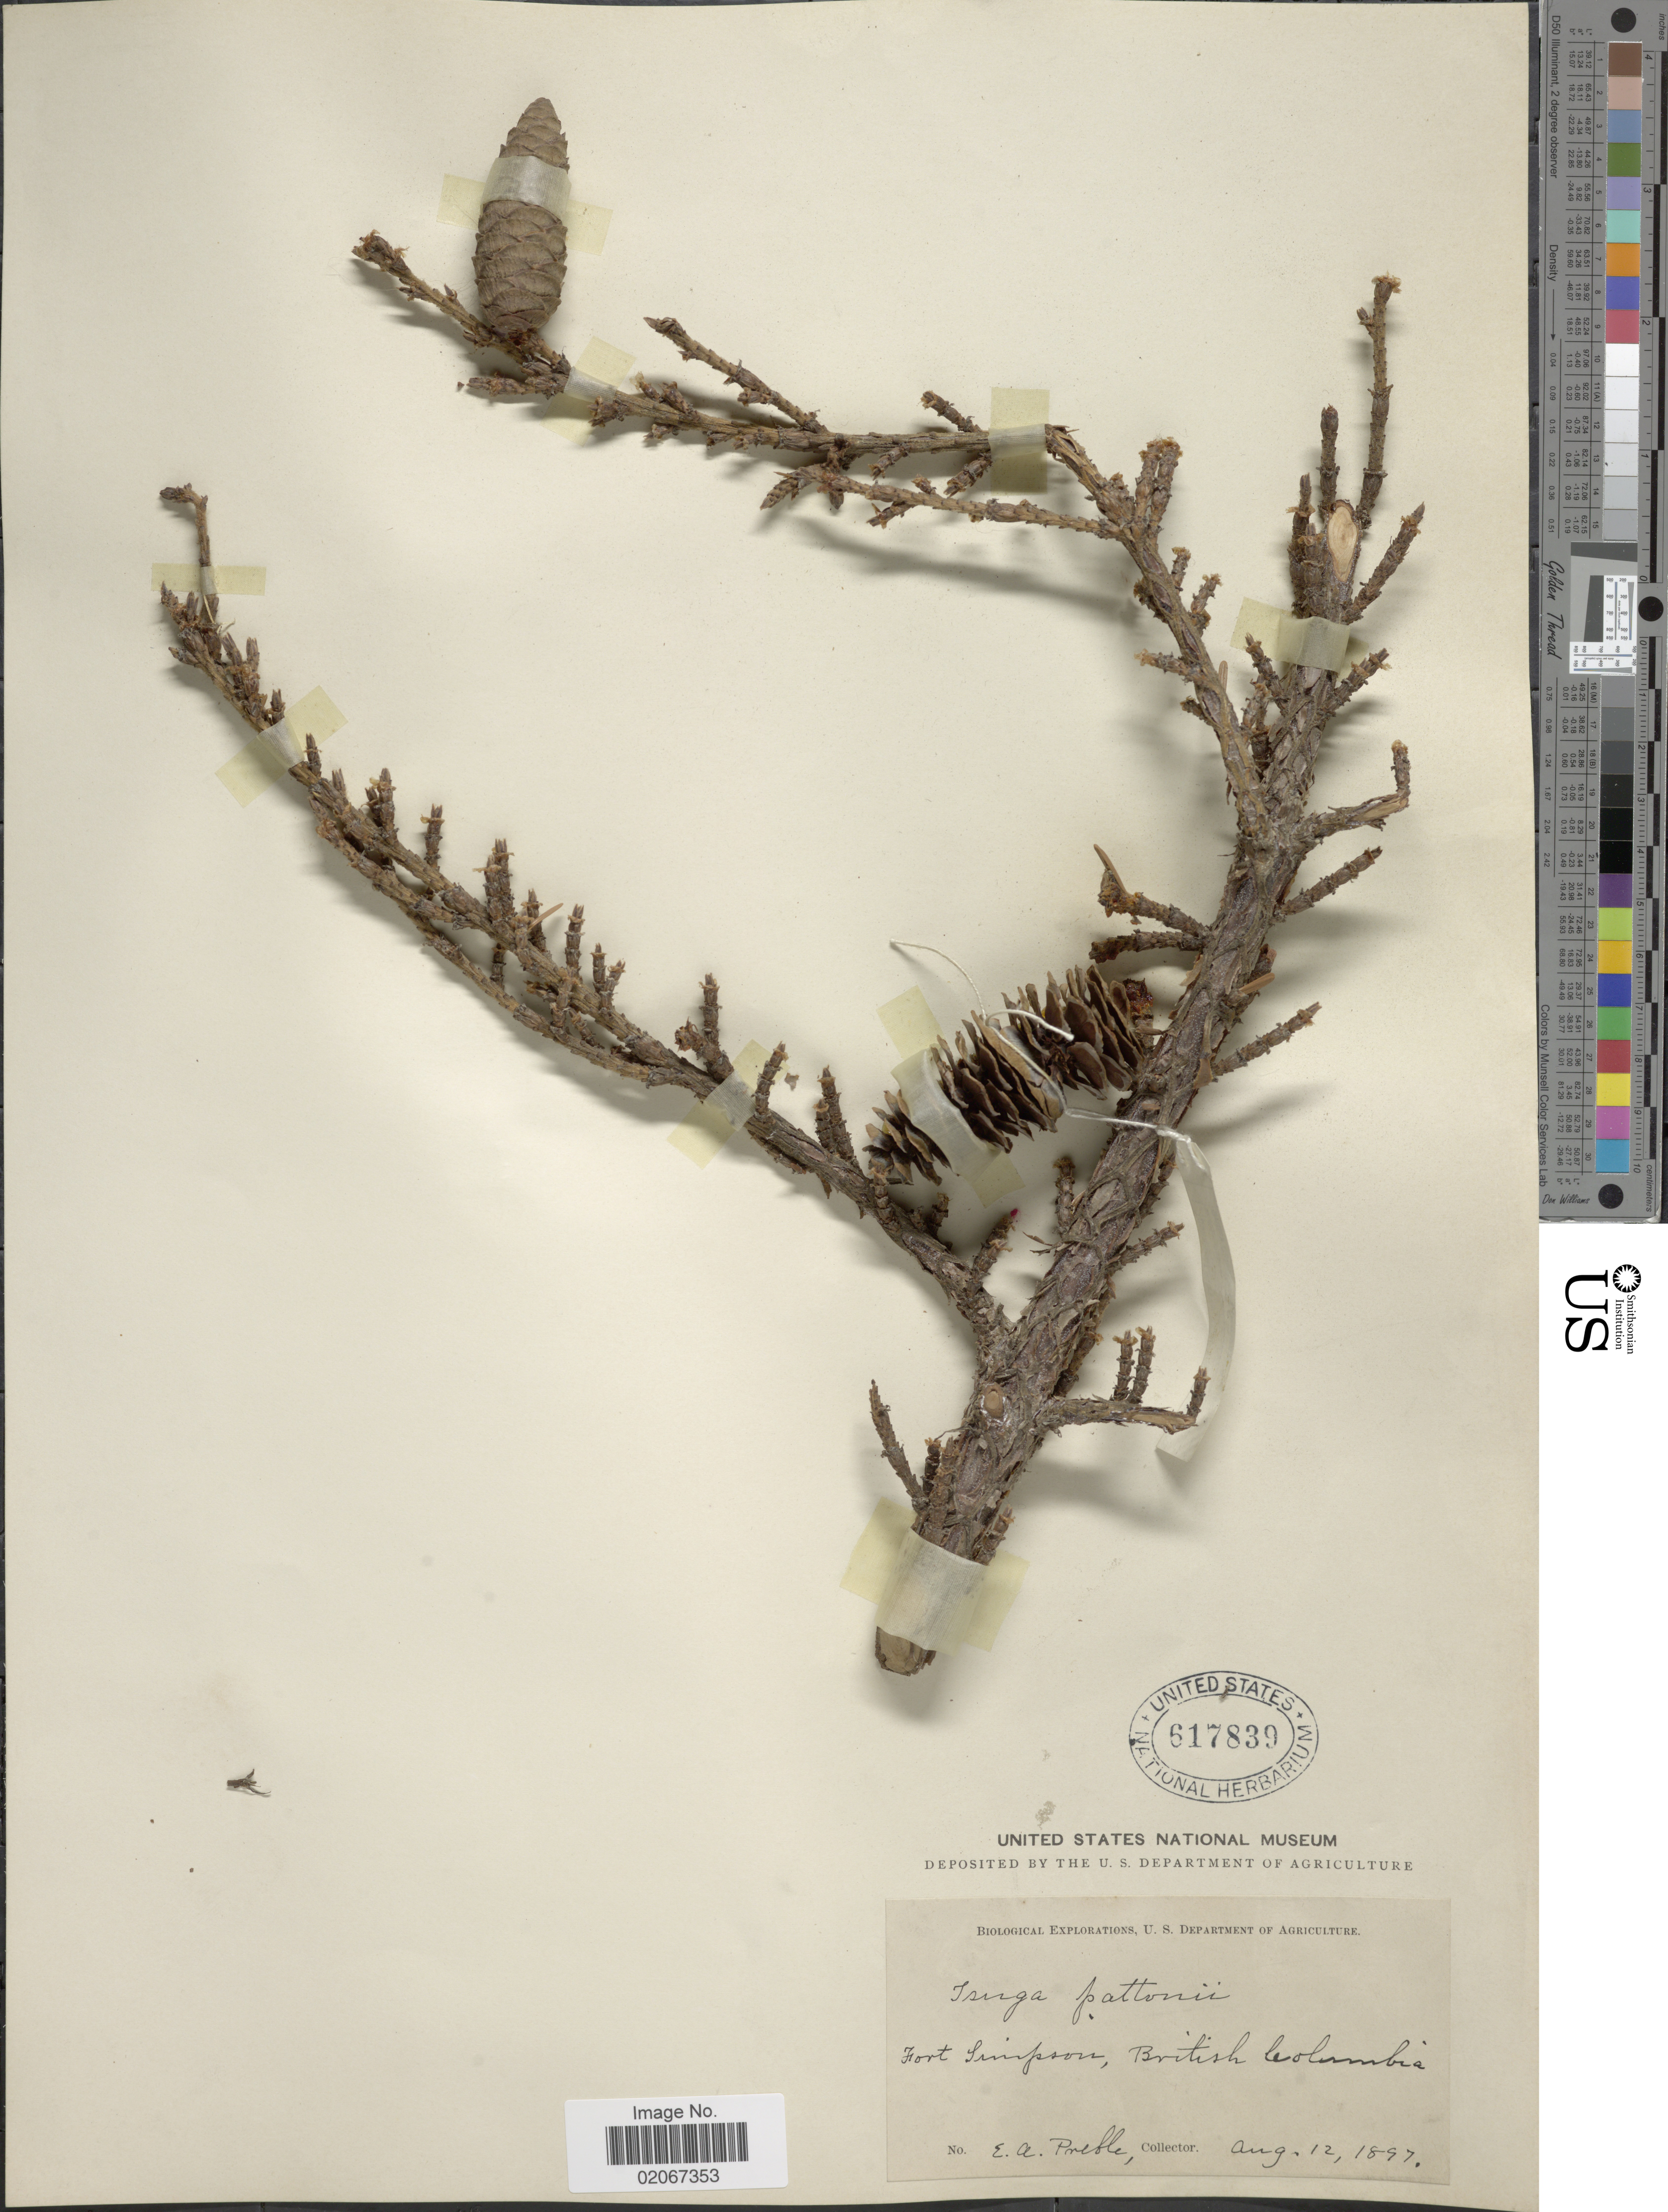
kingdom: Plantae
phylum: Tracheophyta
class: Pinopsida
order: Pinales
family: Pinaceae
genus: Tsuga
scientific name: Tsuga mertensiana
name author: (Bong.) Carrière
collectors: E. Preble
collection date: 1897-08-12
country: Canada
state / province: British Columbia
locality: Fort Simpson, British Columbia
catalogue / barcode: US 617839